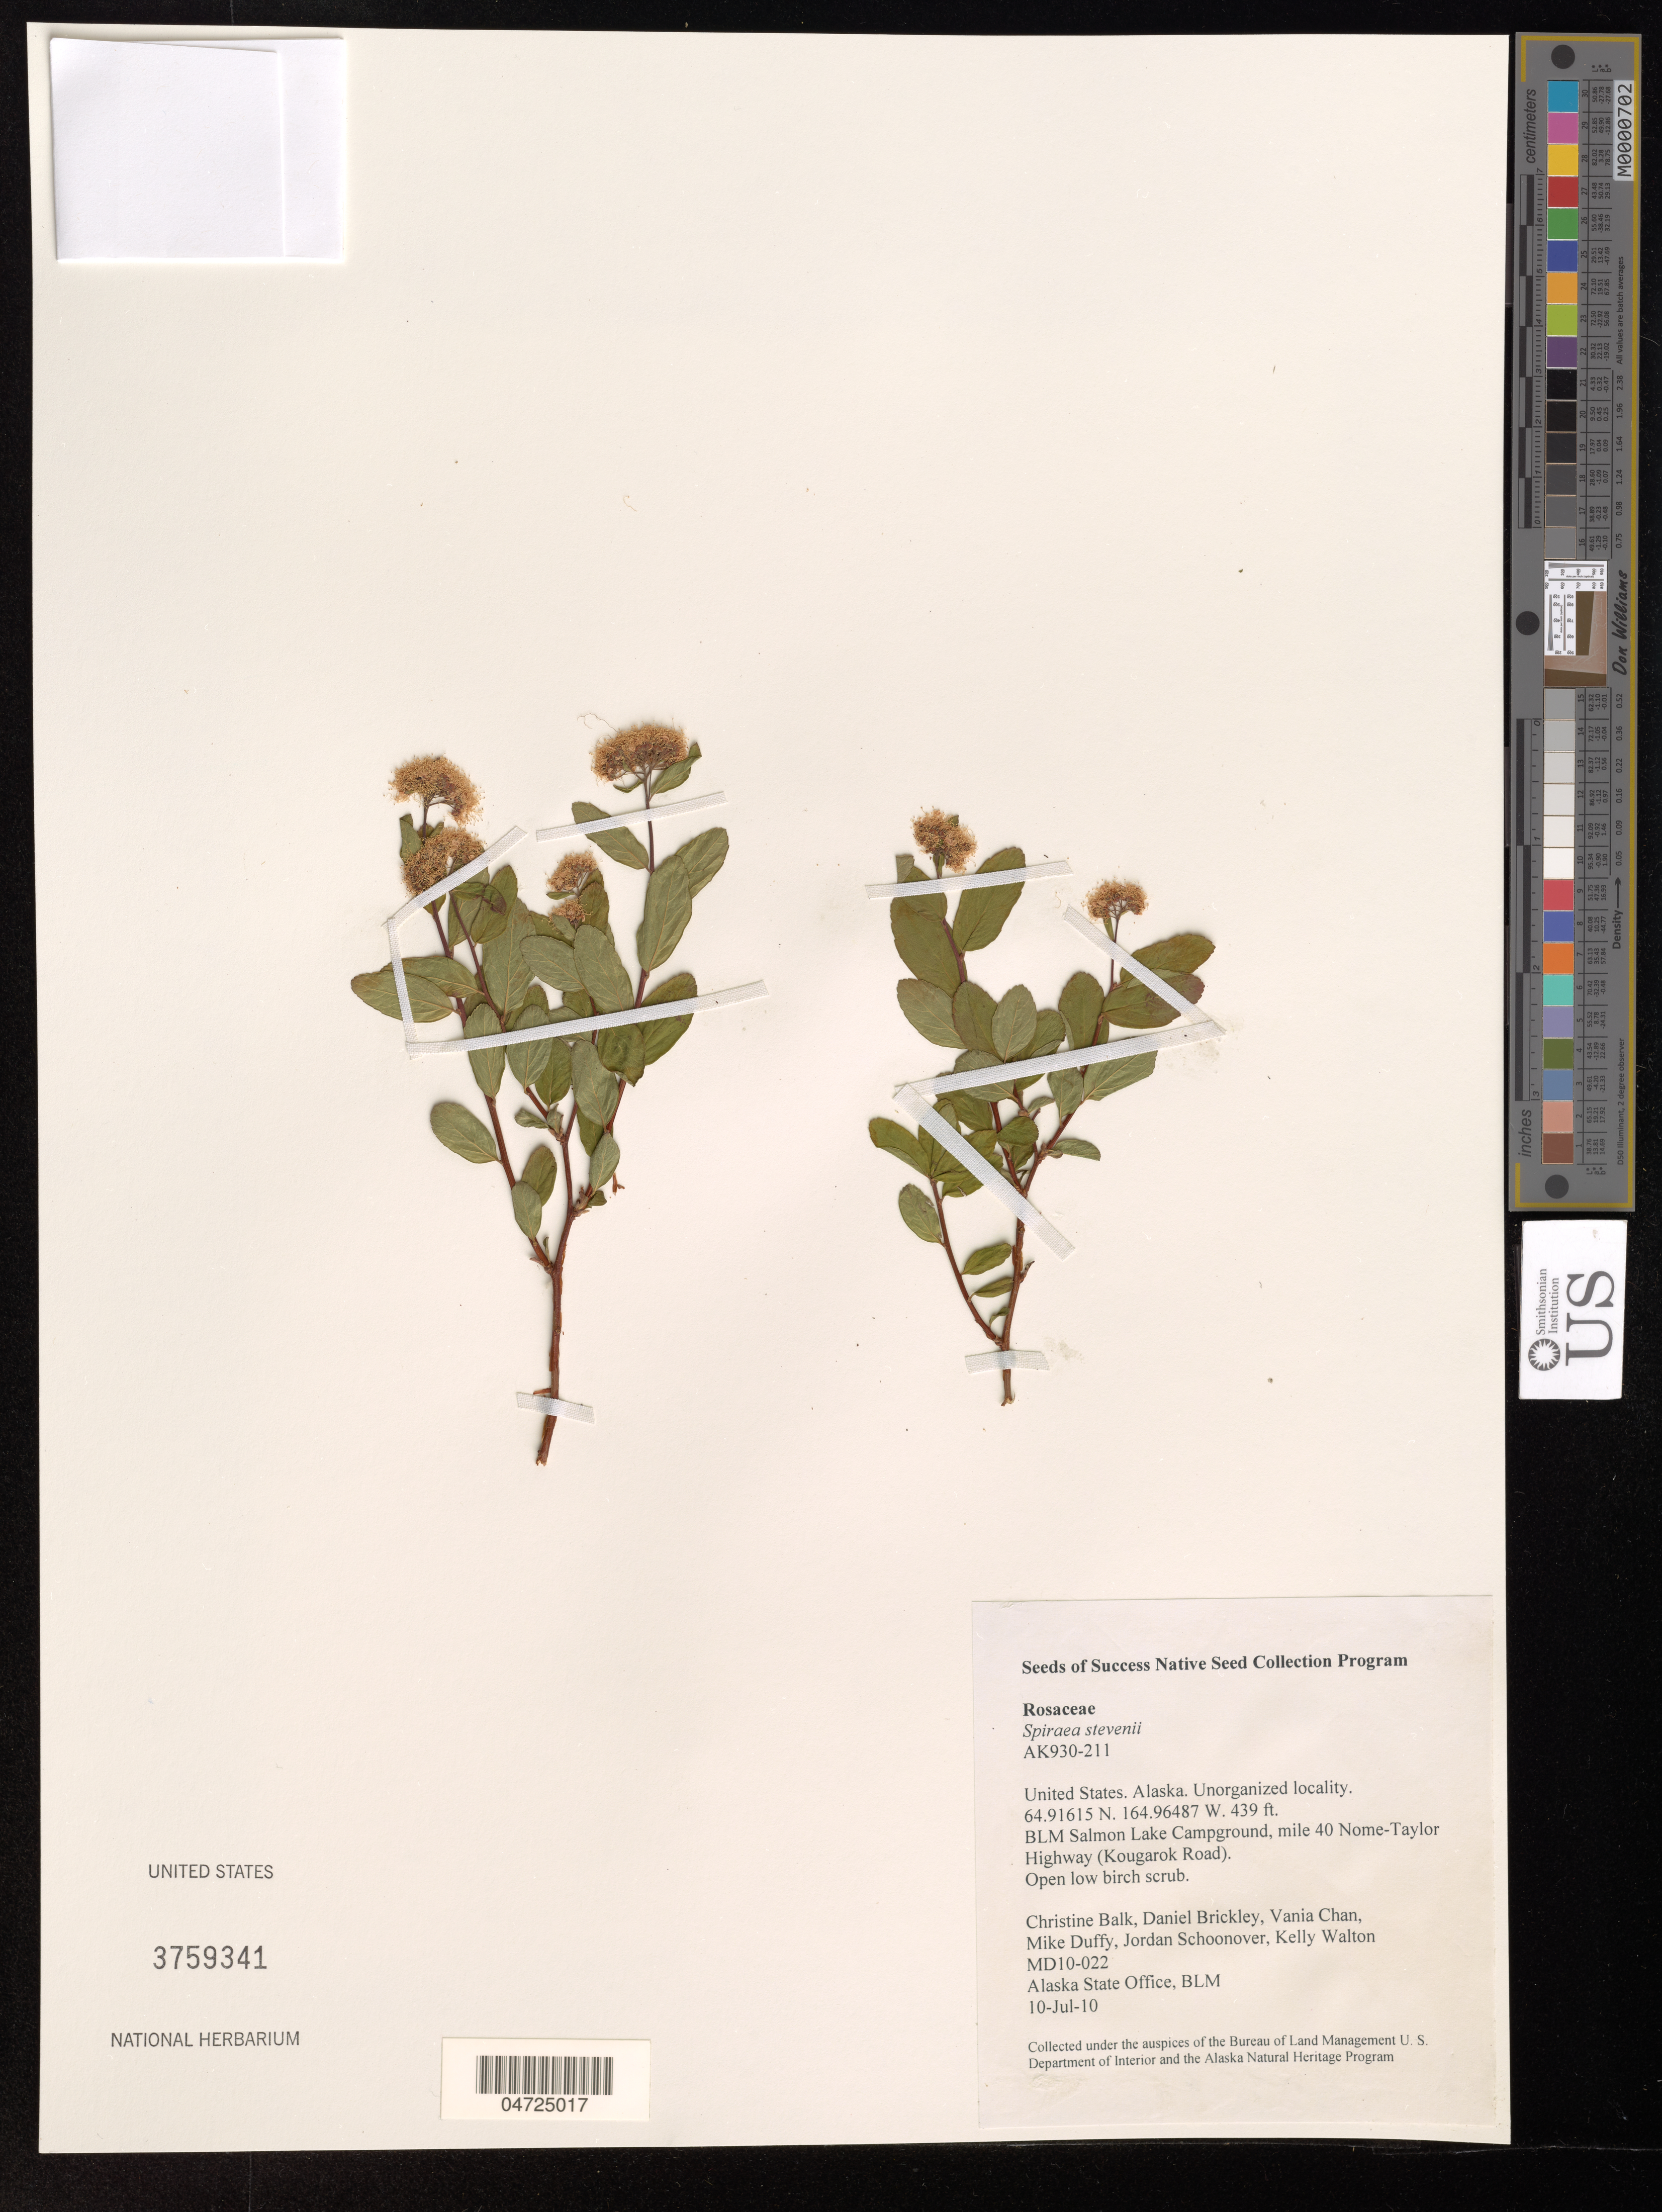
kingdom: Plantae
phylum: Tracheophyta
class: Magnoliopsida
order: Rosales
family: Rosaceae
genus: Spiraea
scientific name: Spiraea stevenii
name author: (C.K. Schneid.) Rydb.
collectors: C. Balk, D. Brickley, V. Chan, M. Duffy & et al.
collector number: MD10-022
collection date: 2010-07-10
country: United States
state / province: Alaska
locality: BLM Salmon Lake Campground, mile 40 Nome-Taylor Highway (Kougarok Road).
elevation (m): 134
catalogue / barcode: US 3759341